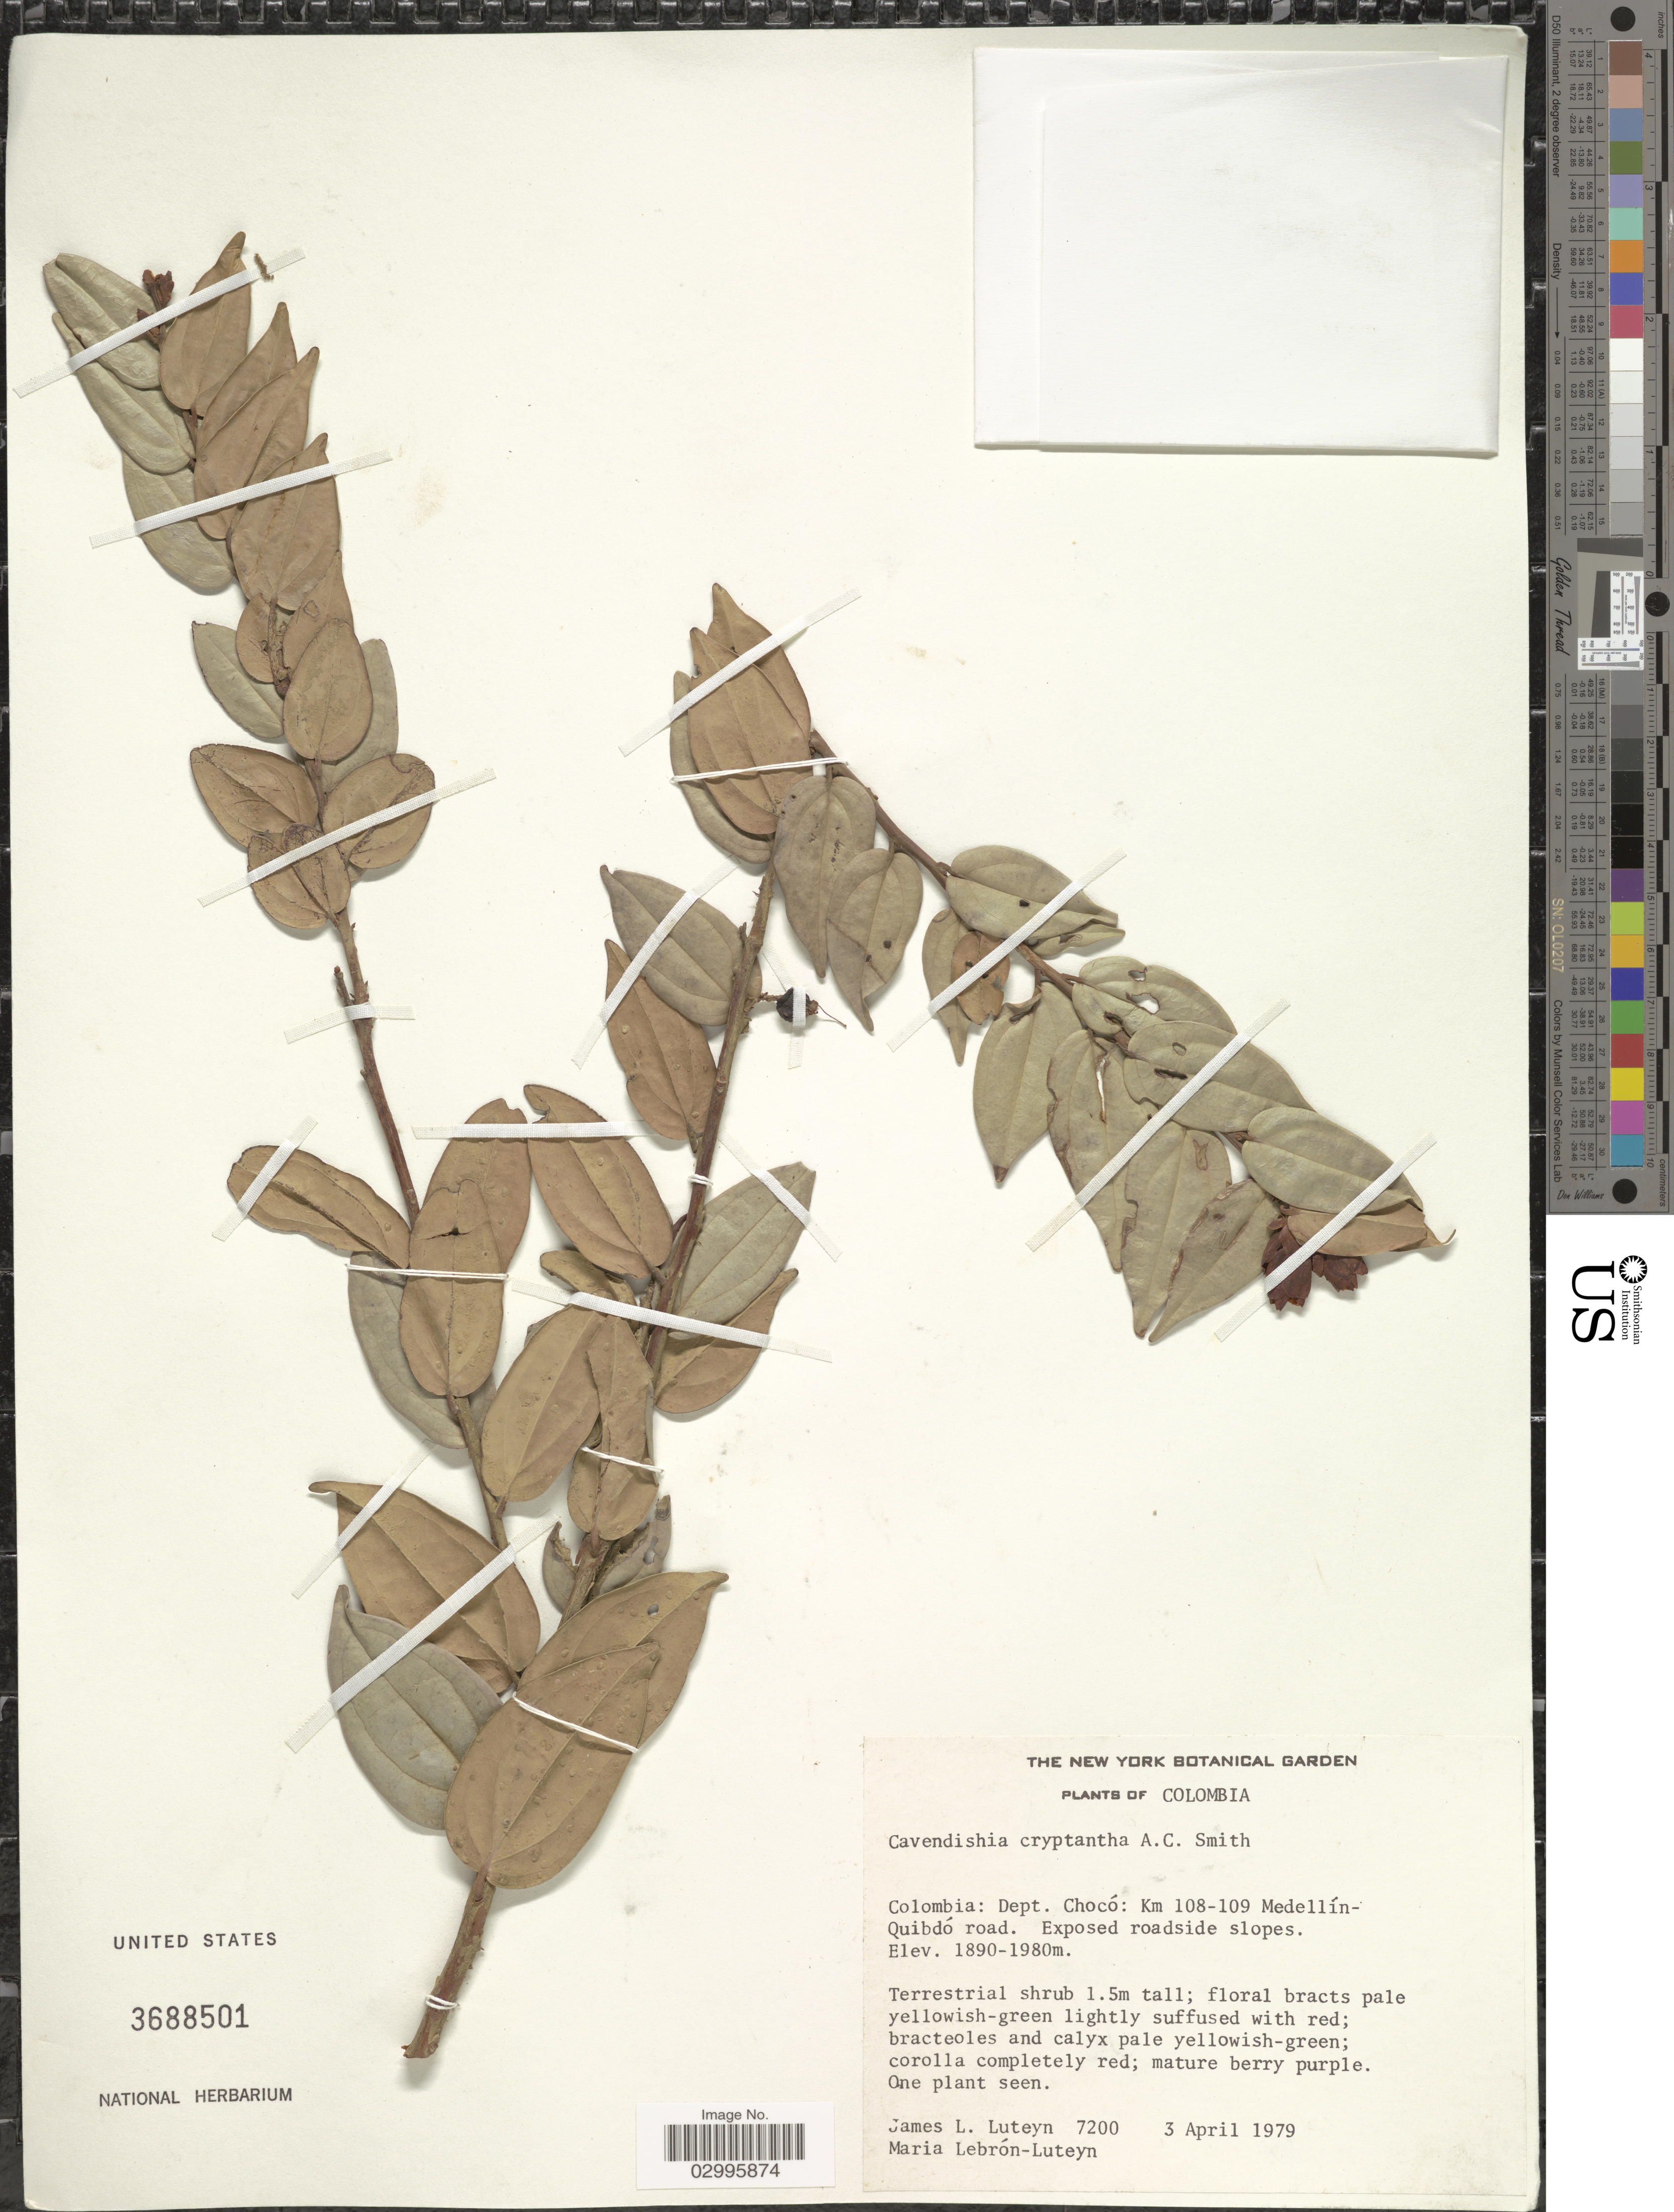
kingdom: Plantae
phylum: Tracheophyta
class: Magnoliopsida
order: Ericales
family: Ericaceae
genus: Cavendishia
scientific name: Cavendishia cryptantha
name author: A.C. Sm.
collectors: J. Luteyn & M. L. Lebrón-Luteyn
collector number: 7200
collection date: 1979-04-03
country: Colombia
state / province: Chocó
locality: Dept. Chocó: Km 108-109 Medellín-Quibdó road.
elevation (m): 1890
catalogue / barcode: US 3688501